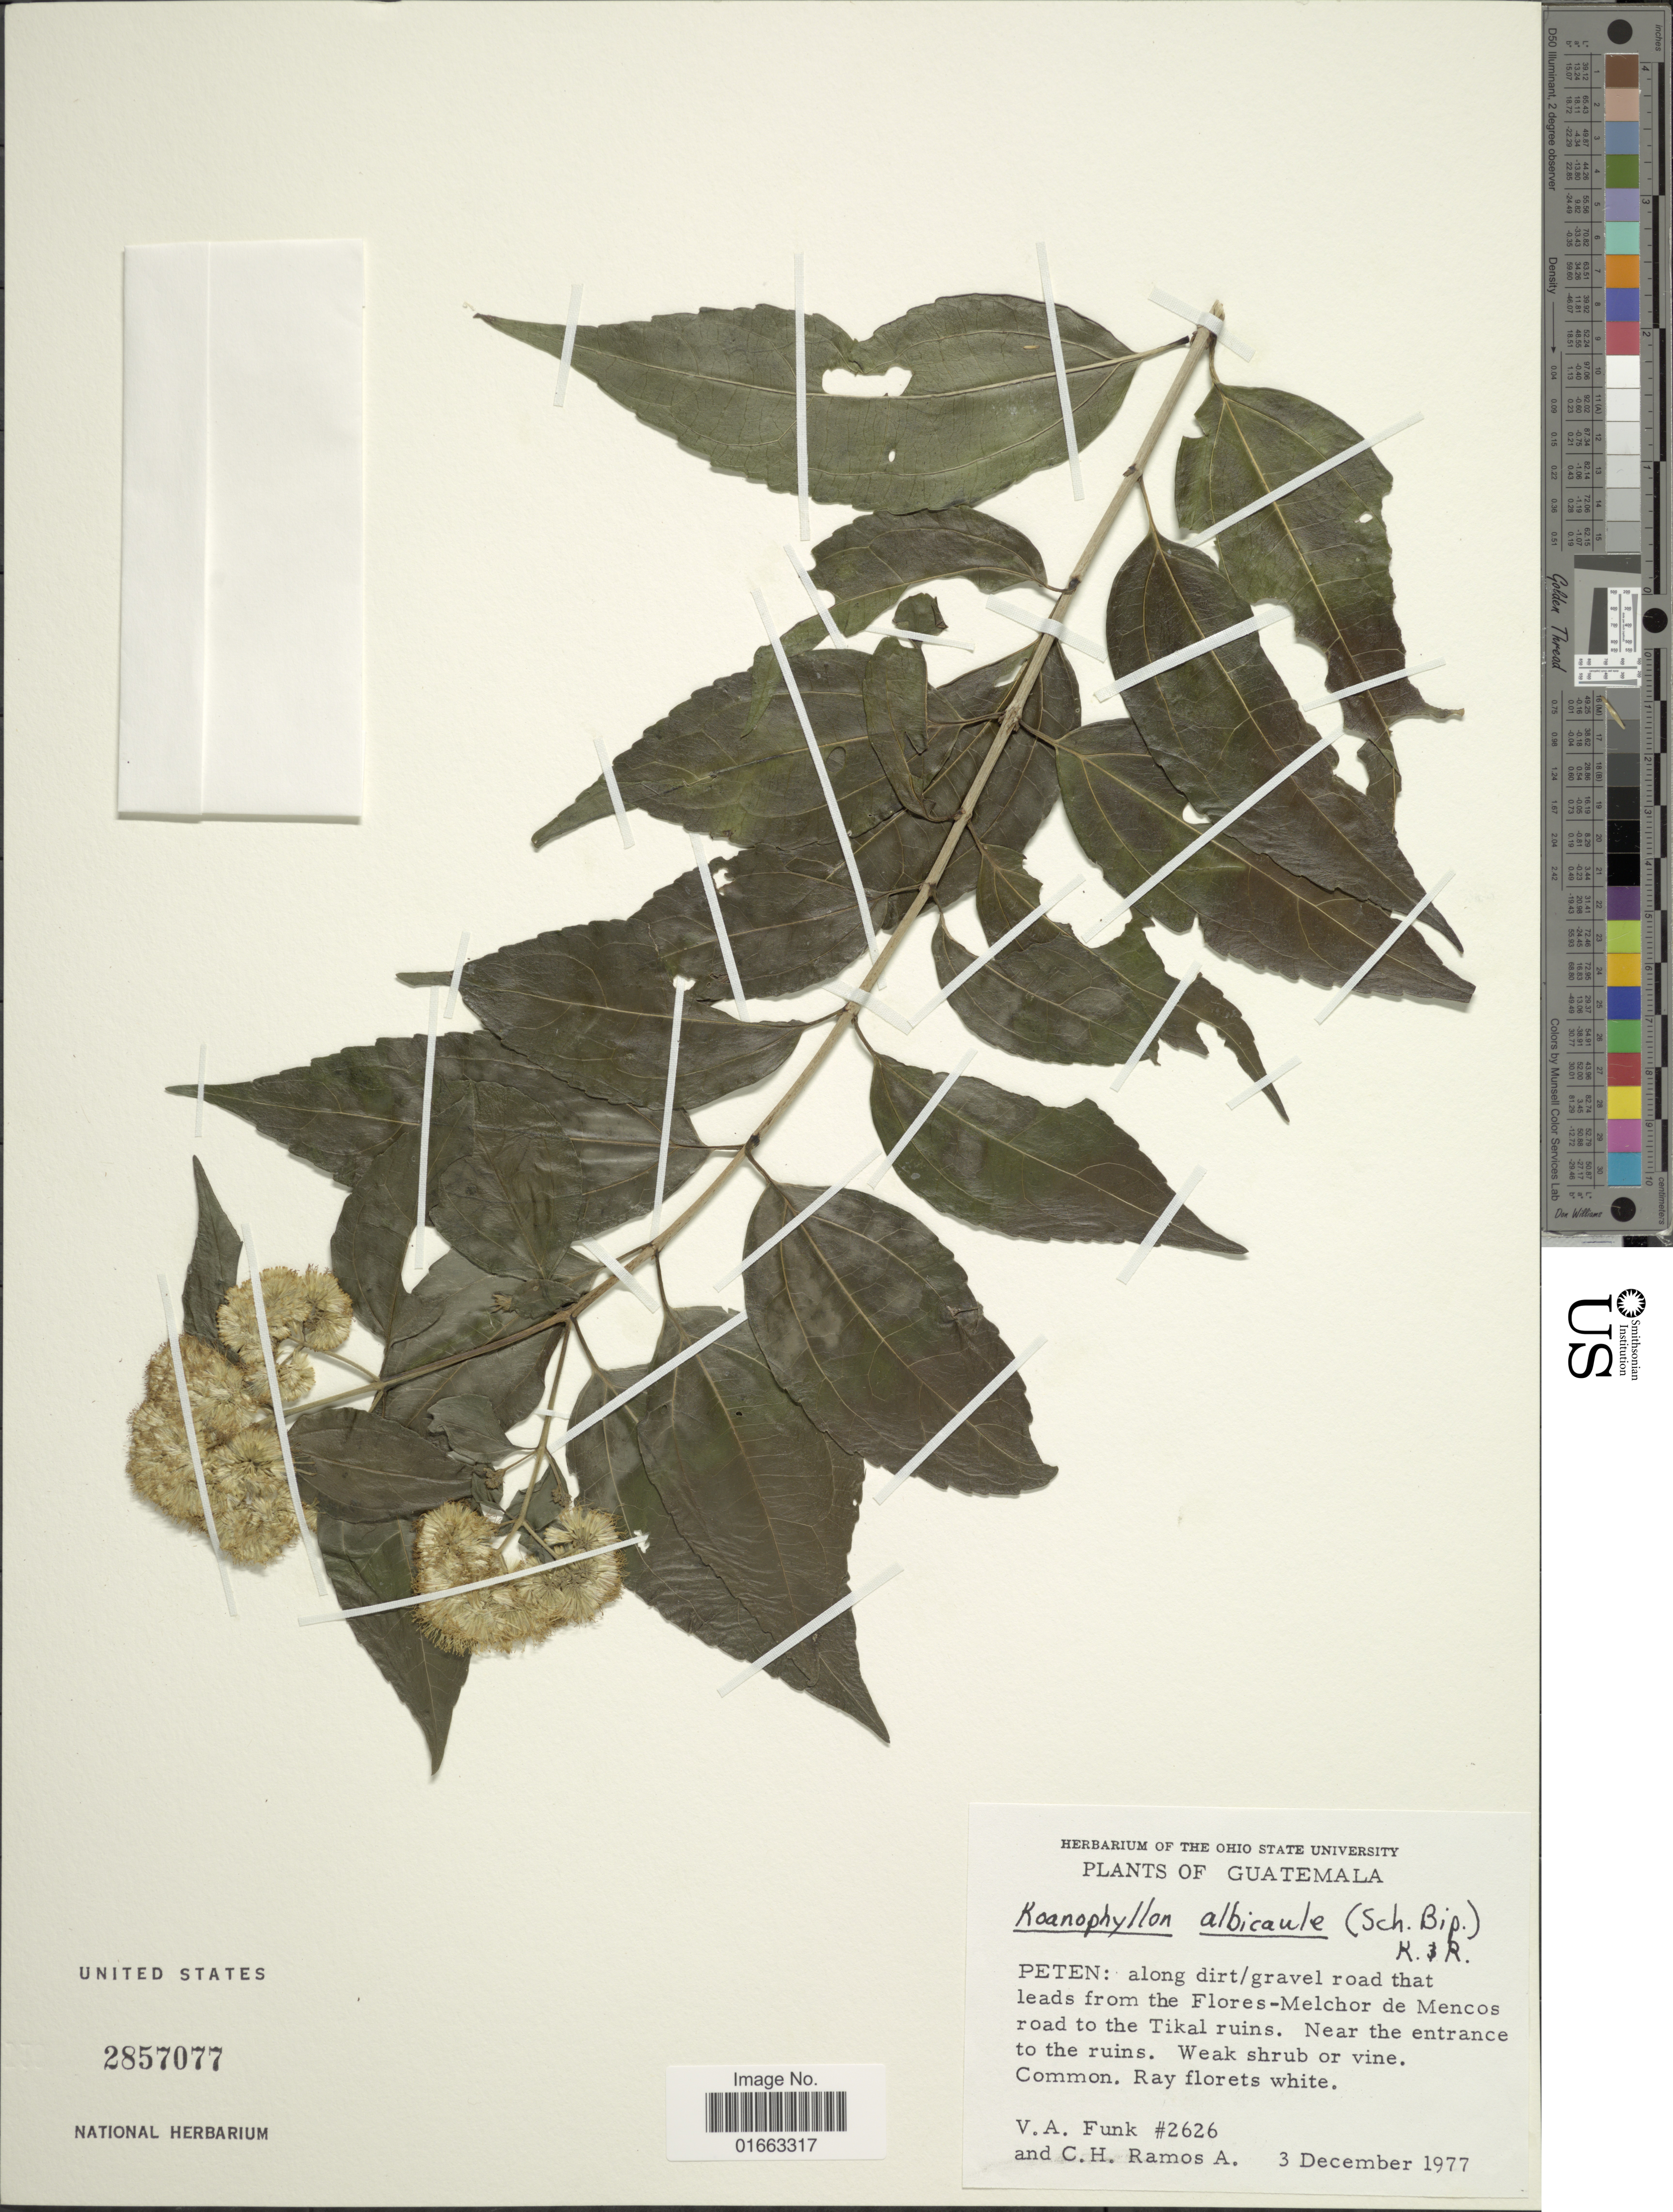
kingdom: Plantae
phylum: Tracheophyta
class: Magnoliopsida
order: Asterales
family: Asteraceae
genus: Koanophyllon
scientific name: Koanophyllon albicaule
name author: (Sch. Bip. ex Klatt) R.M. King & H. Rob.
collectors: V. Funk & C. Ramos A.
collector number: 2626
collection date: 1977-12-03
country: Guatemala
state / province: El Petén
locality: Peten: along dirt/gravel road that leads from the Flores-Melchor de Mencos road to the Tikal ruins, near the entrance to the ruins, weak shrub or vine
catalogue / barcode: US 2857077